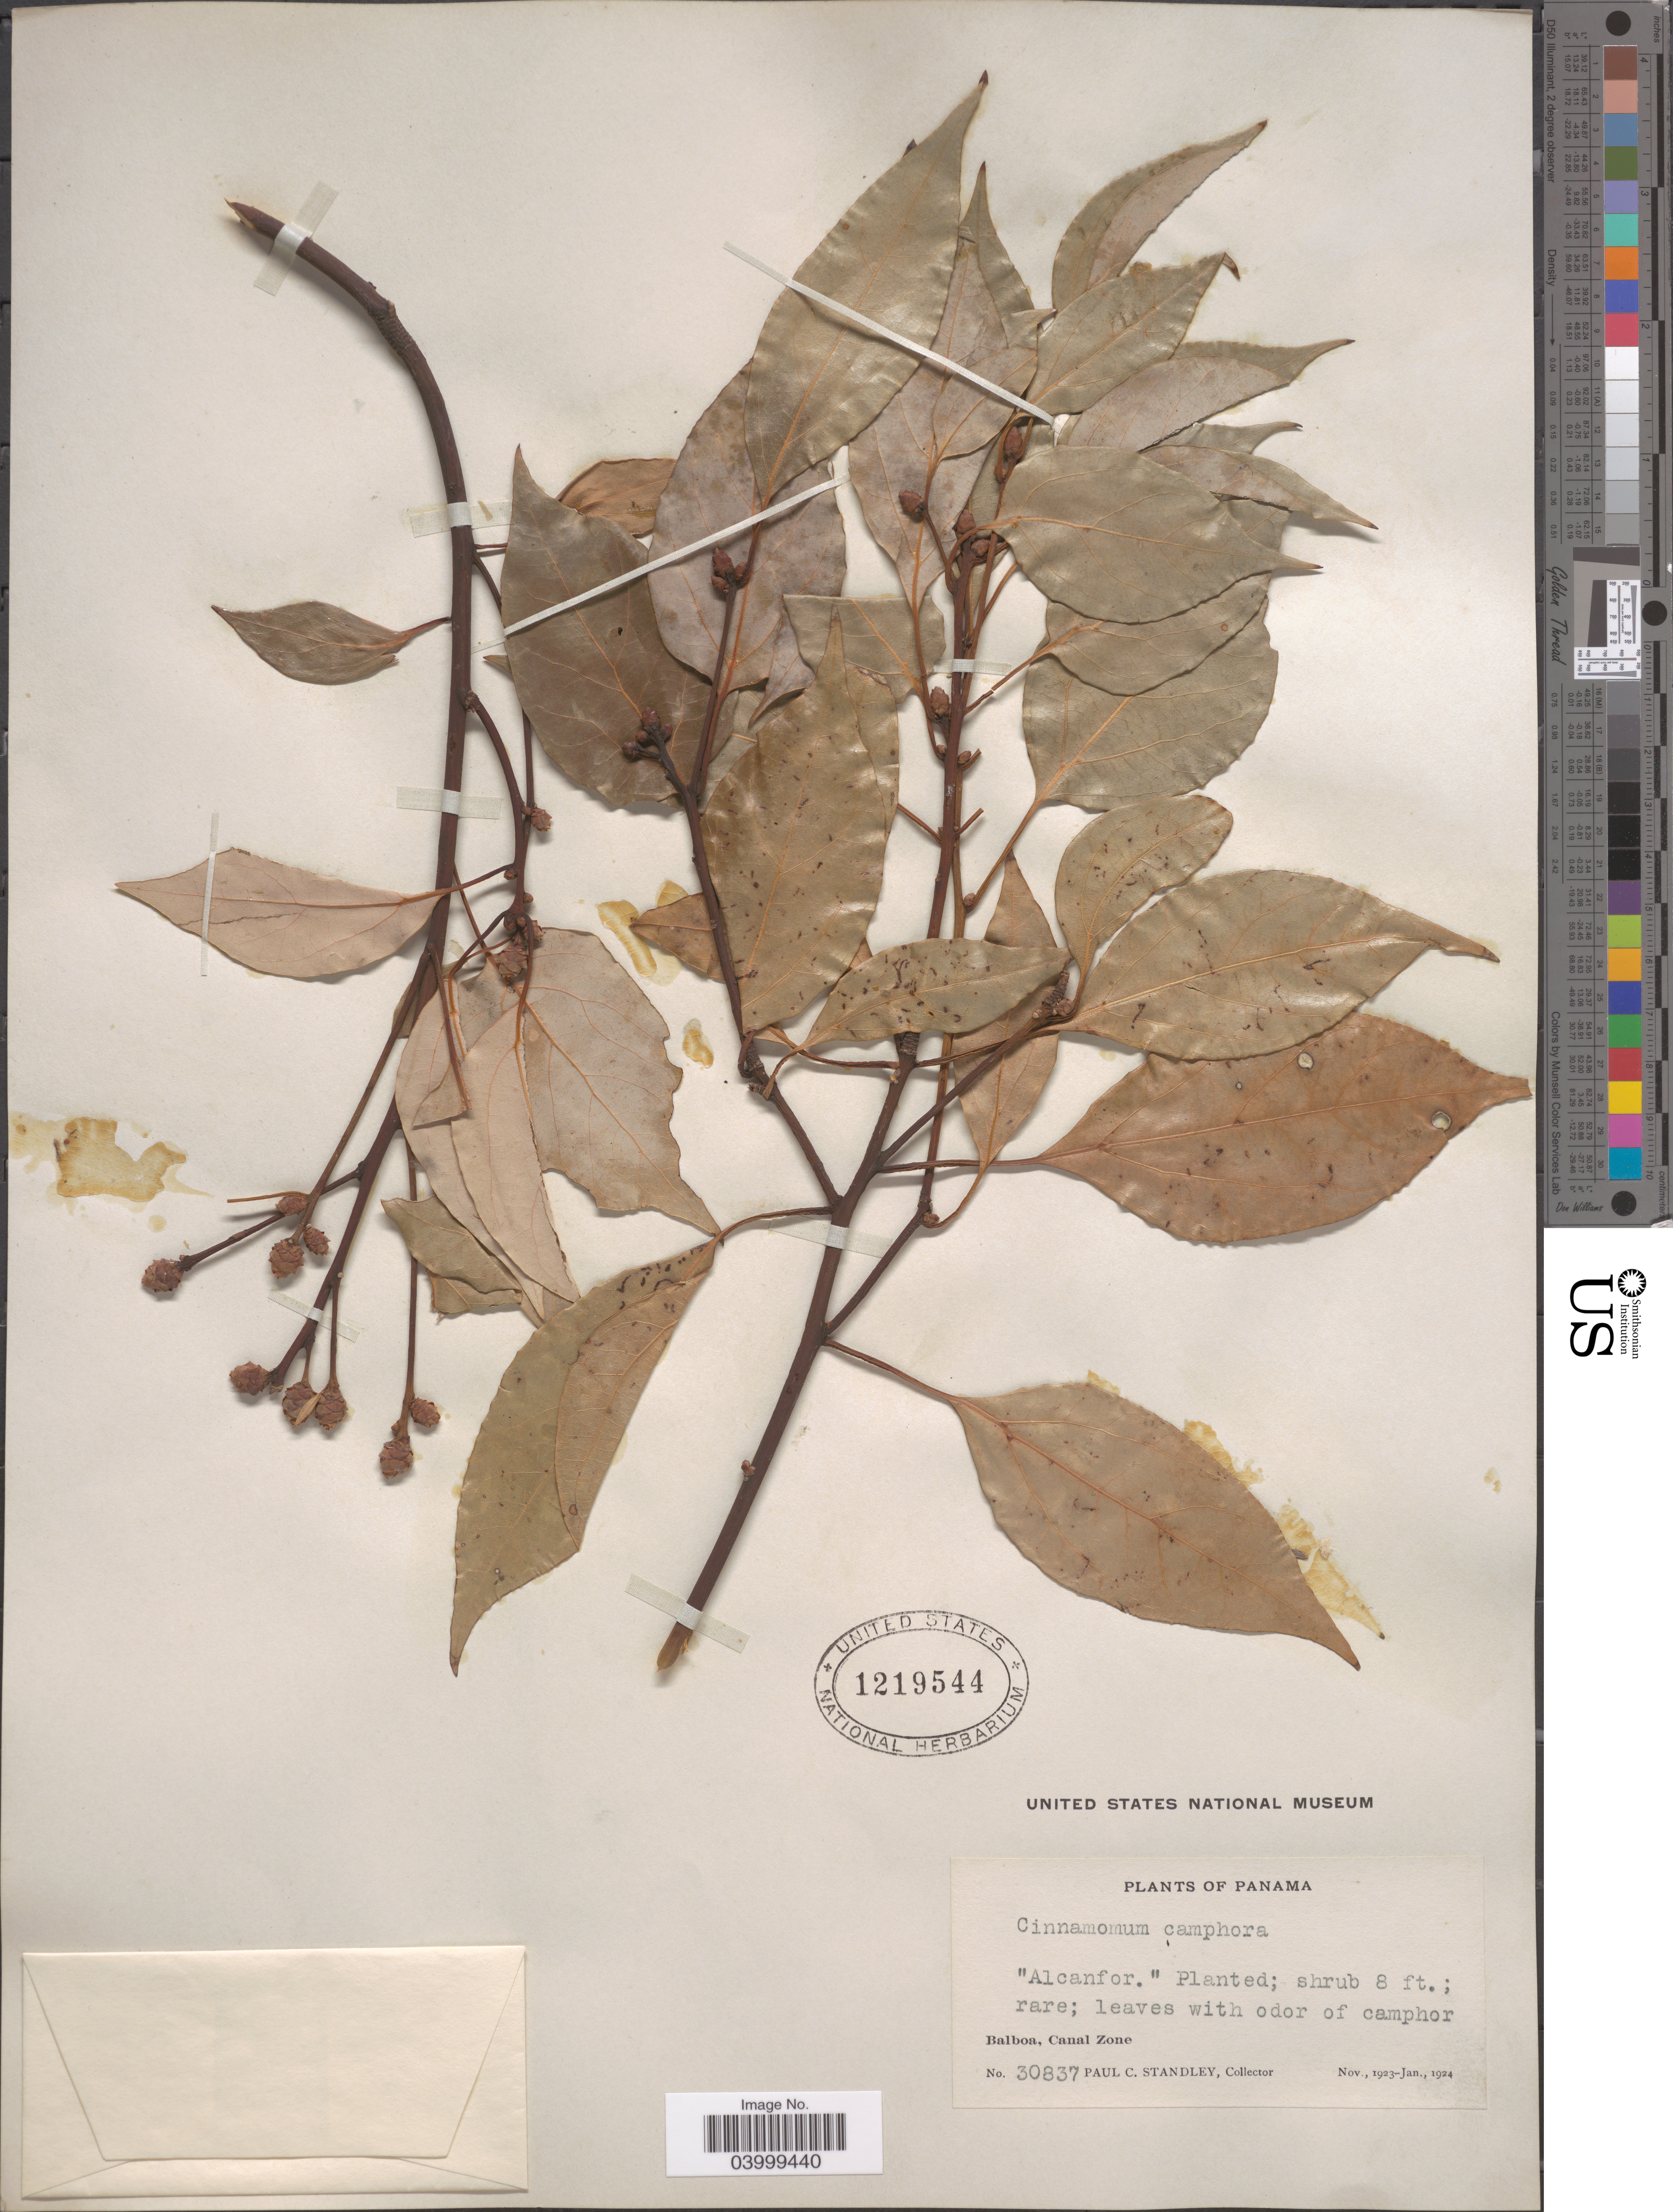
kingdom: Plantae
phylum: Tracheophyta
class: Magnoliopsida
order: Laurales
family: Lauraceae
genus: Cinnamomum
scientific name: Cinnamomum camphora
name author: (L.) J. Presl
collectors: P. C. Standley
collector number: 30837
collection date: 1923-11/1924-01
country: Panama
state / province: Colón / Panamá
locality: Balboa, Canal Zone.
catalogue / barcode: US 1219544